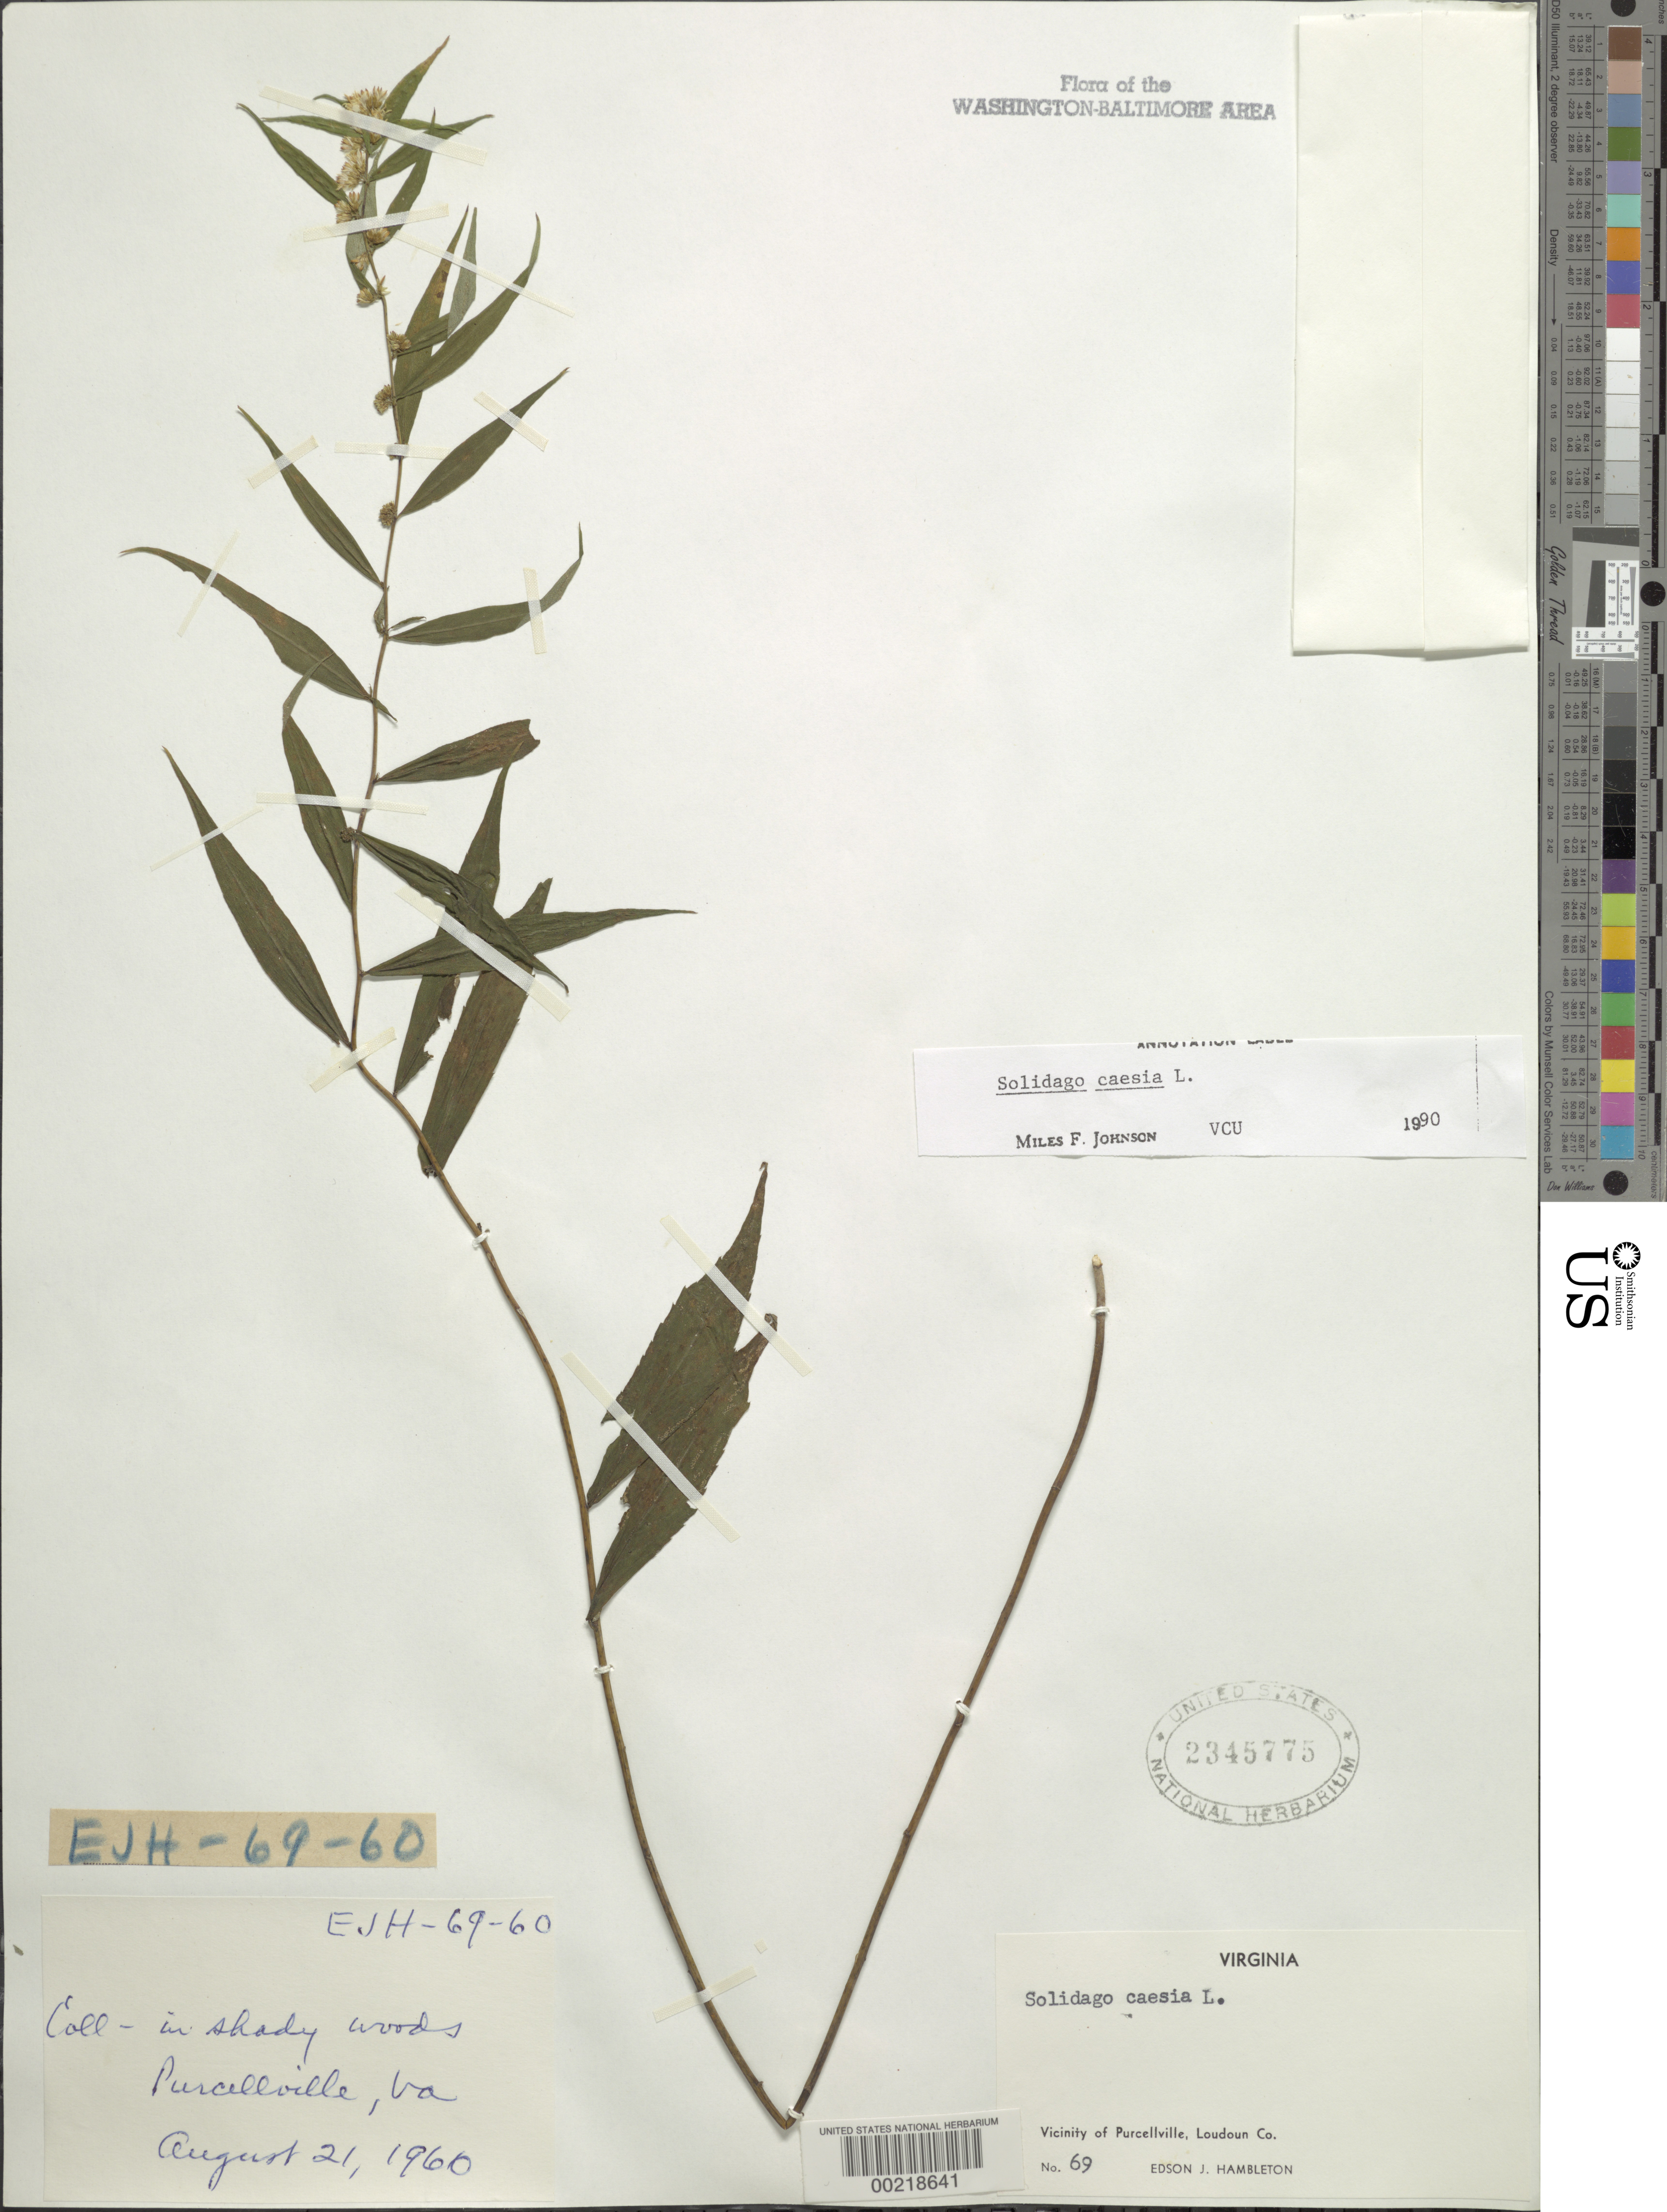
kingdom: Plantae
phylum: Tracheophyta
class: Magnoliopsida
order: Asterales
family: Asteraceae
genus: Solidago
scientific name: Solidago caesia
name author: L.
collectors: E. Hambleton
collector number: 69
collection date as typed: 21 Aug 1960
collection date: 1960-08-21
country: United States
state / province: Virginia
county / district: Loudoun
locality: Purcellville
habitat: Shady woods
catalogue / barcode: US 2345775